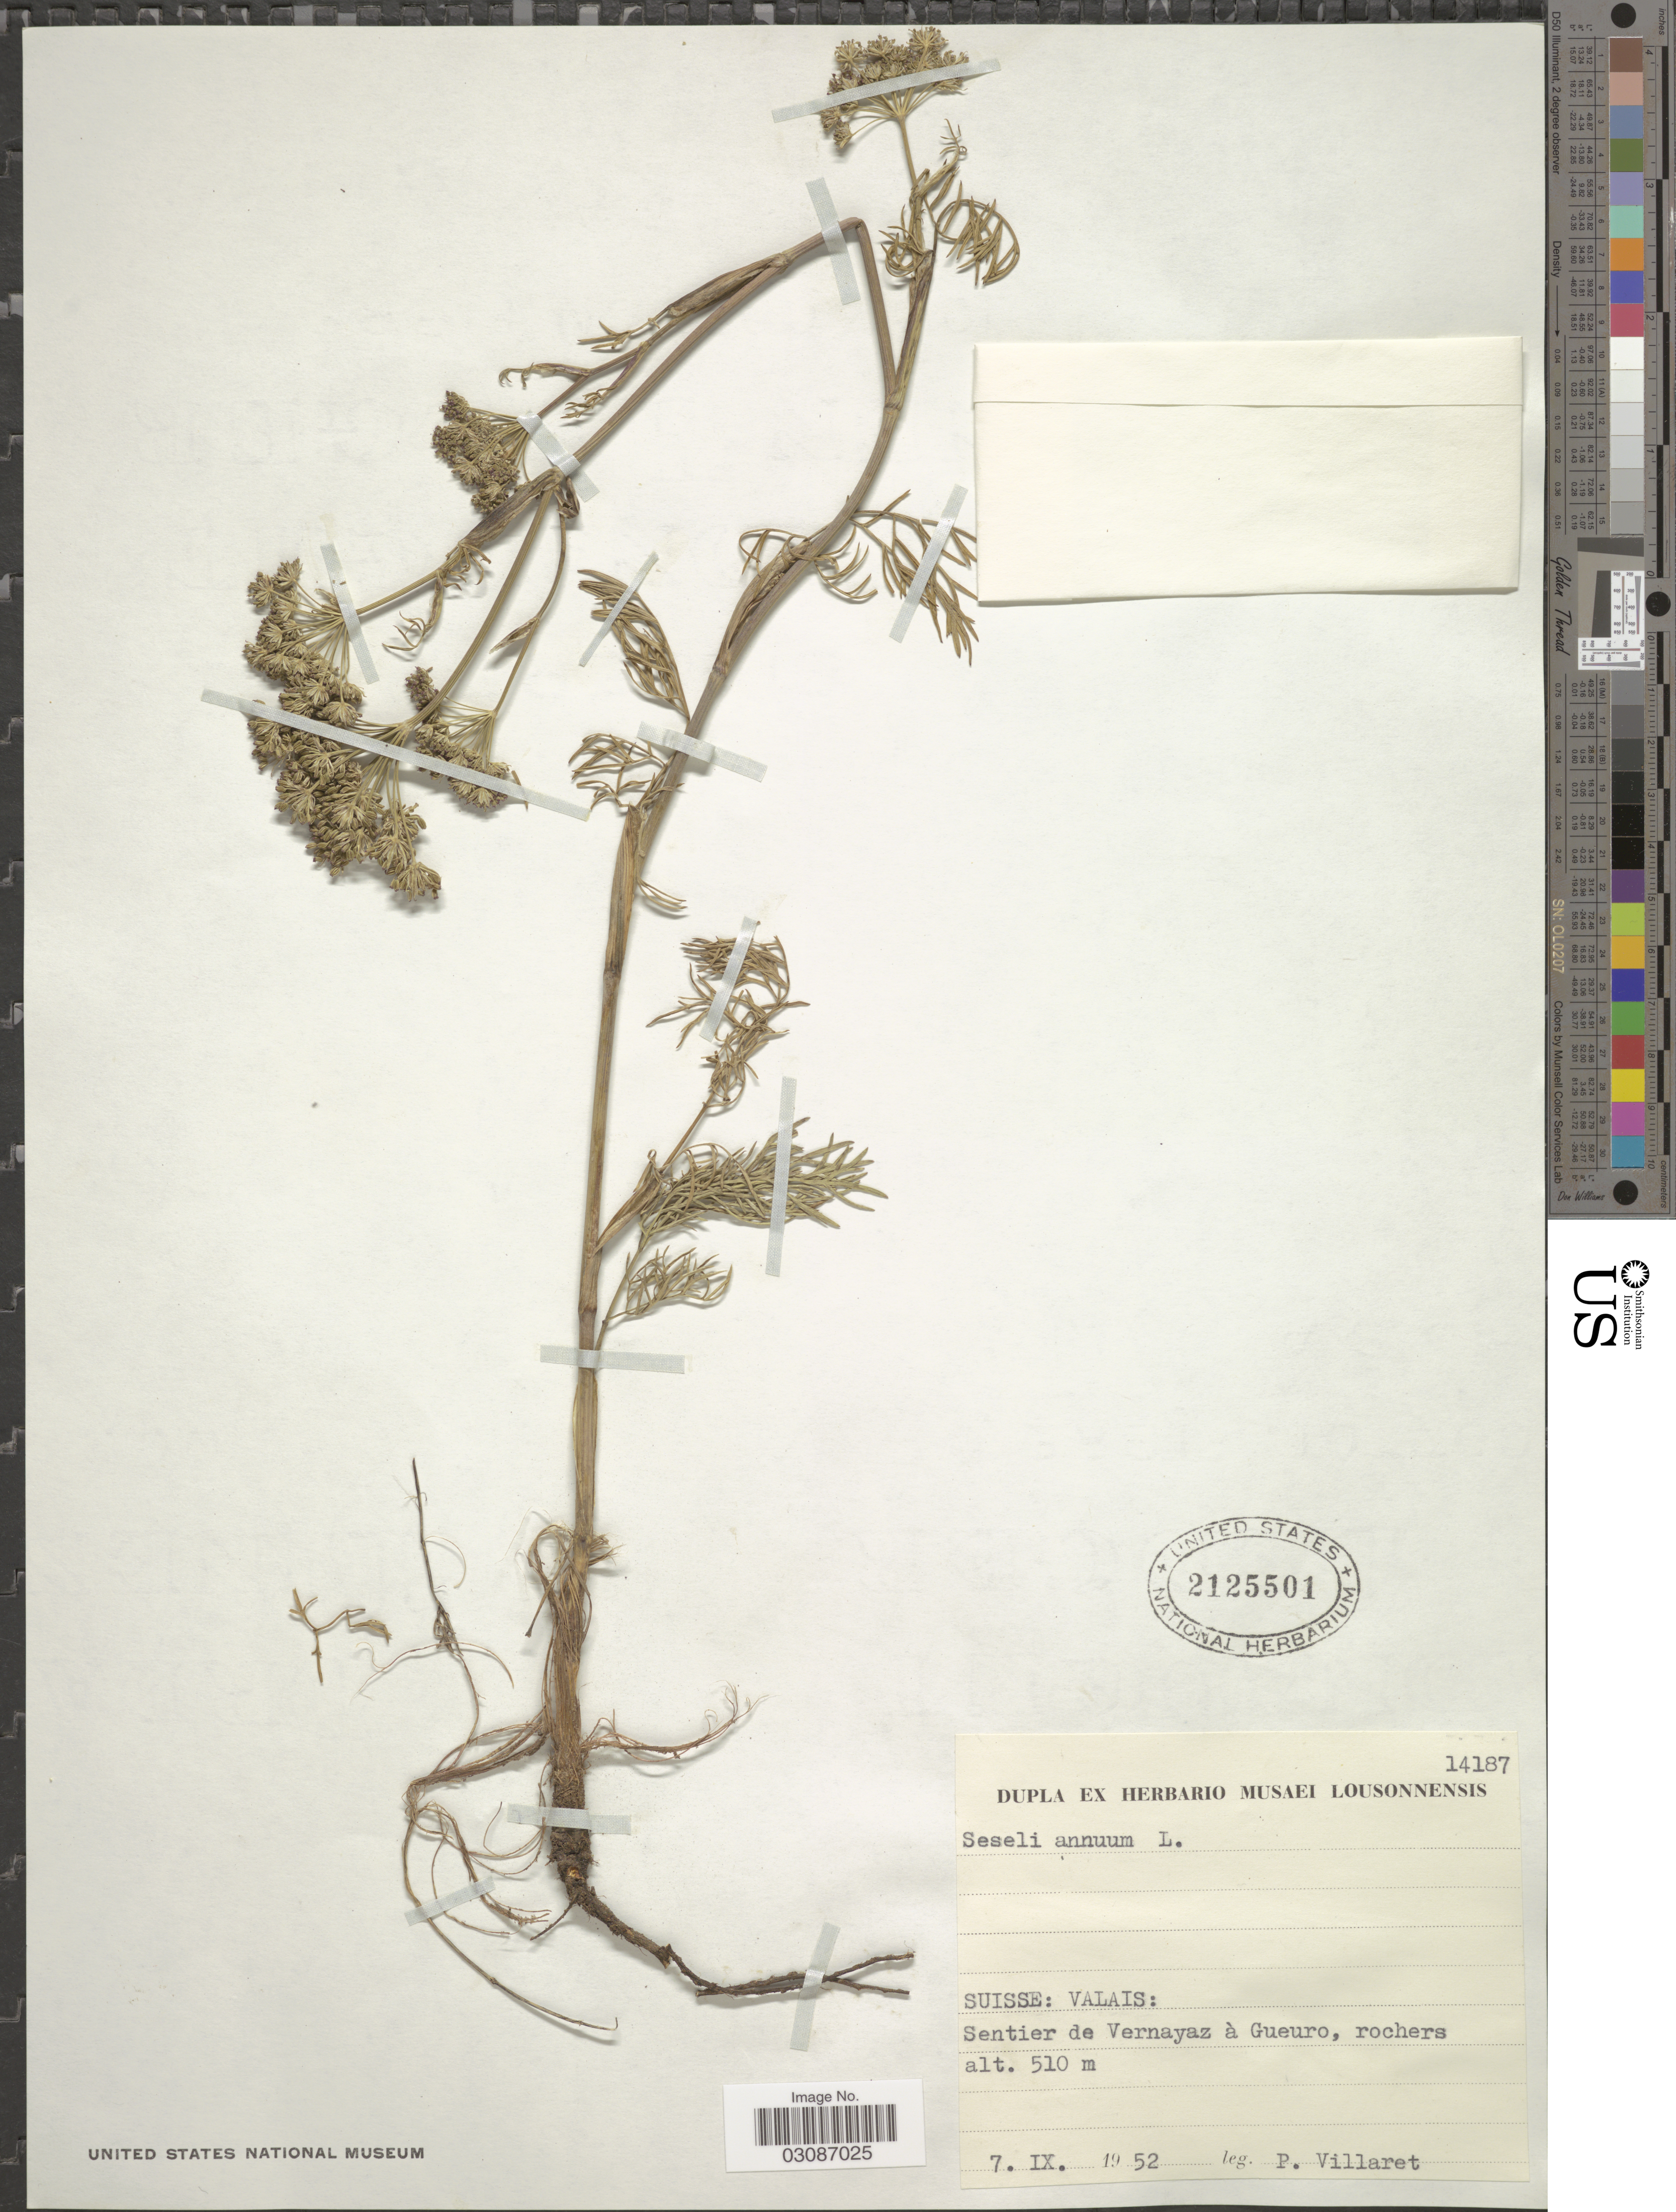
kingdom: Plantae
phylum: Tracheophyta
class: Magnoliopsida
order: Apiales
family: Apiaceae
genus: Seseli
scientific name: Seseli annuum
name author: L.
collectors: P. Villaret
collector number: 14187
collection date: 1952-09-07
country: Switzerland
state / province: Valais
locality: Suisse. Sentier de Vernayaz à Gueuro.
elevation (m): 510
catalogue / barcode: US 2125501